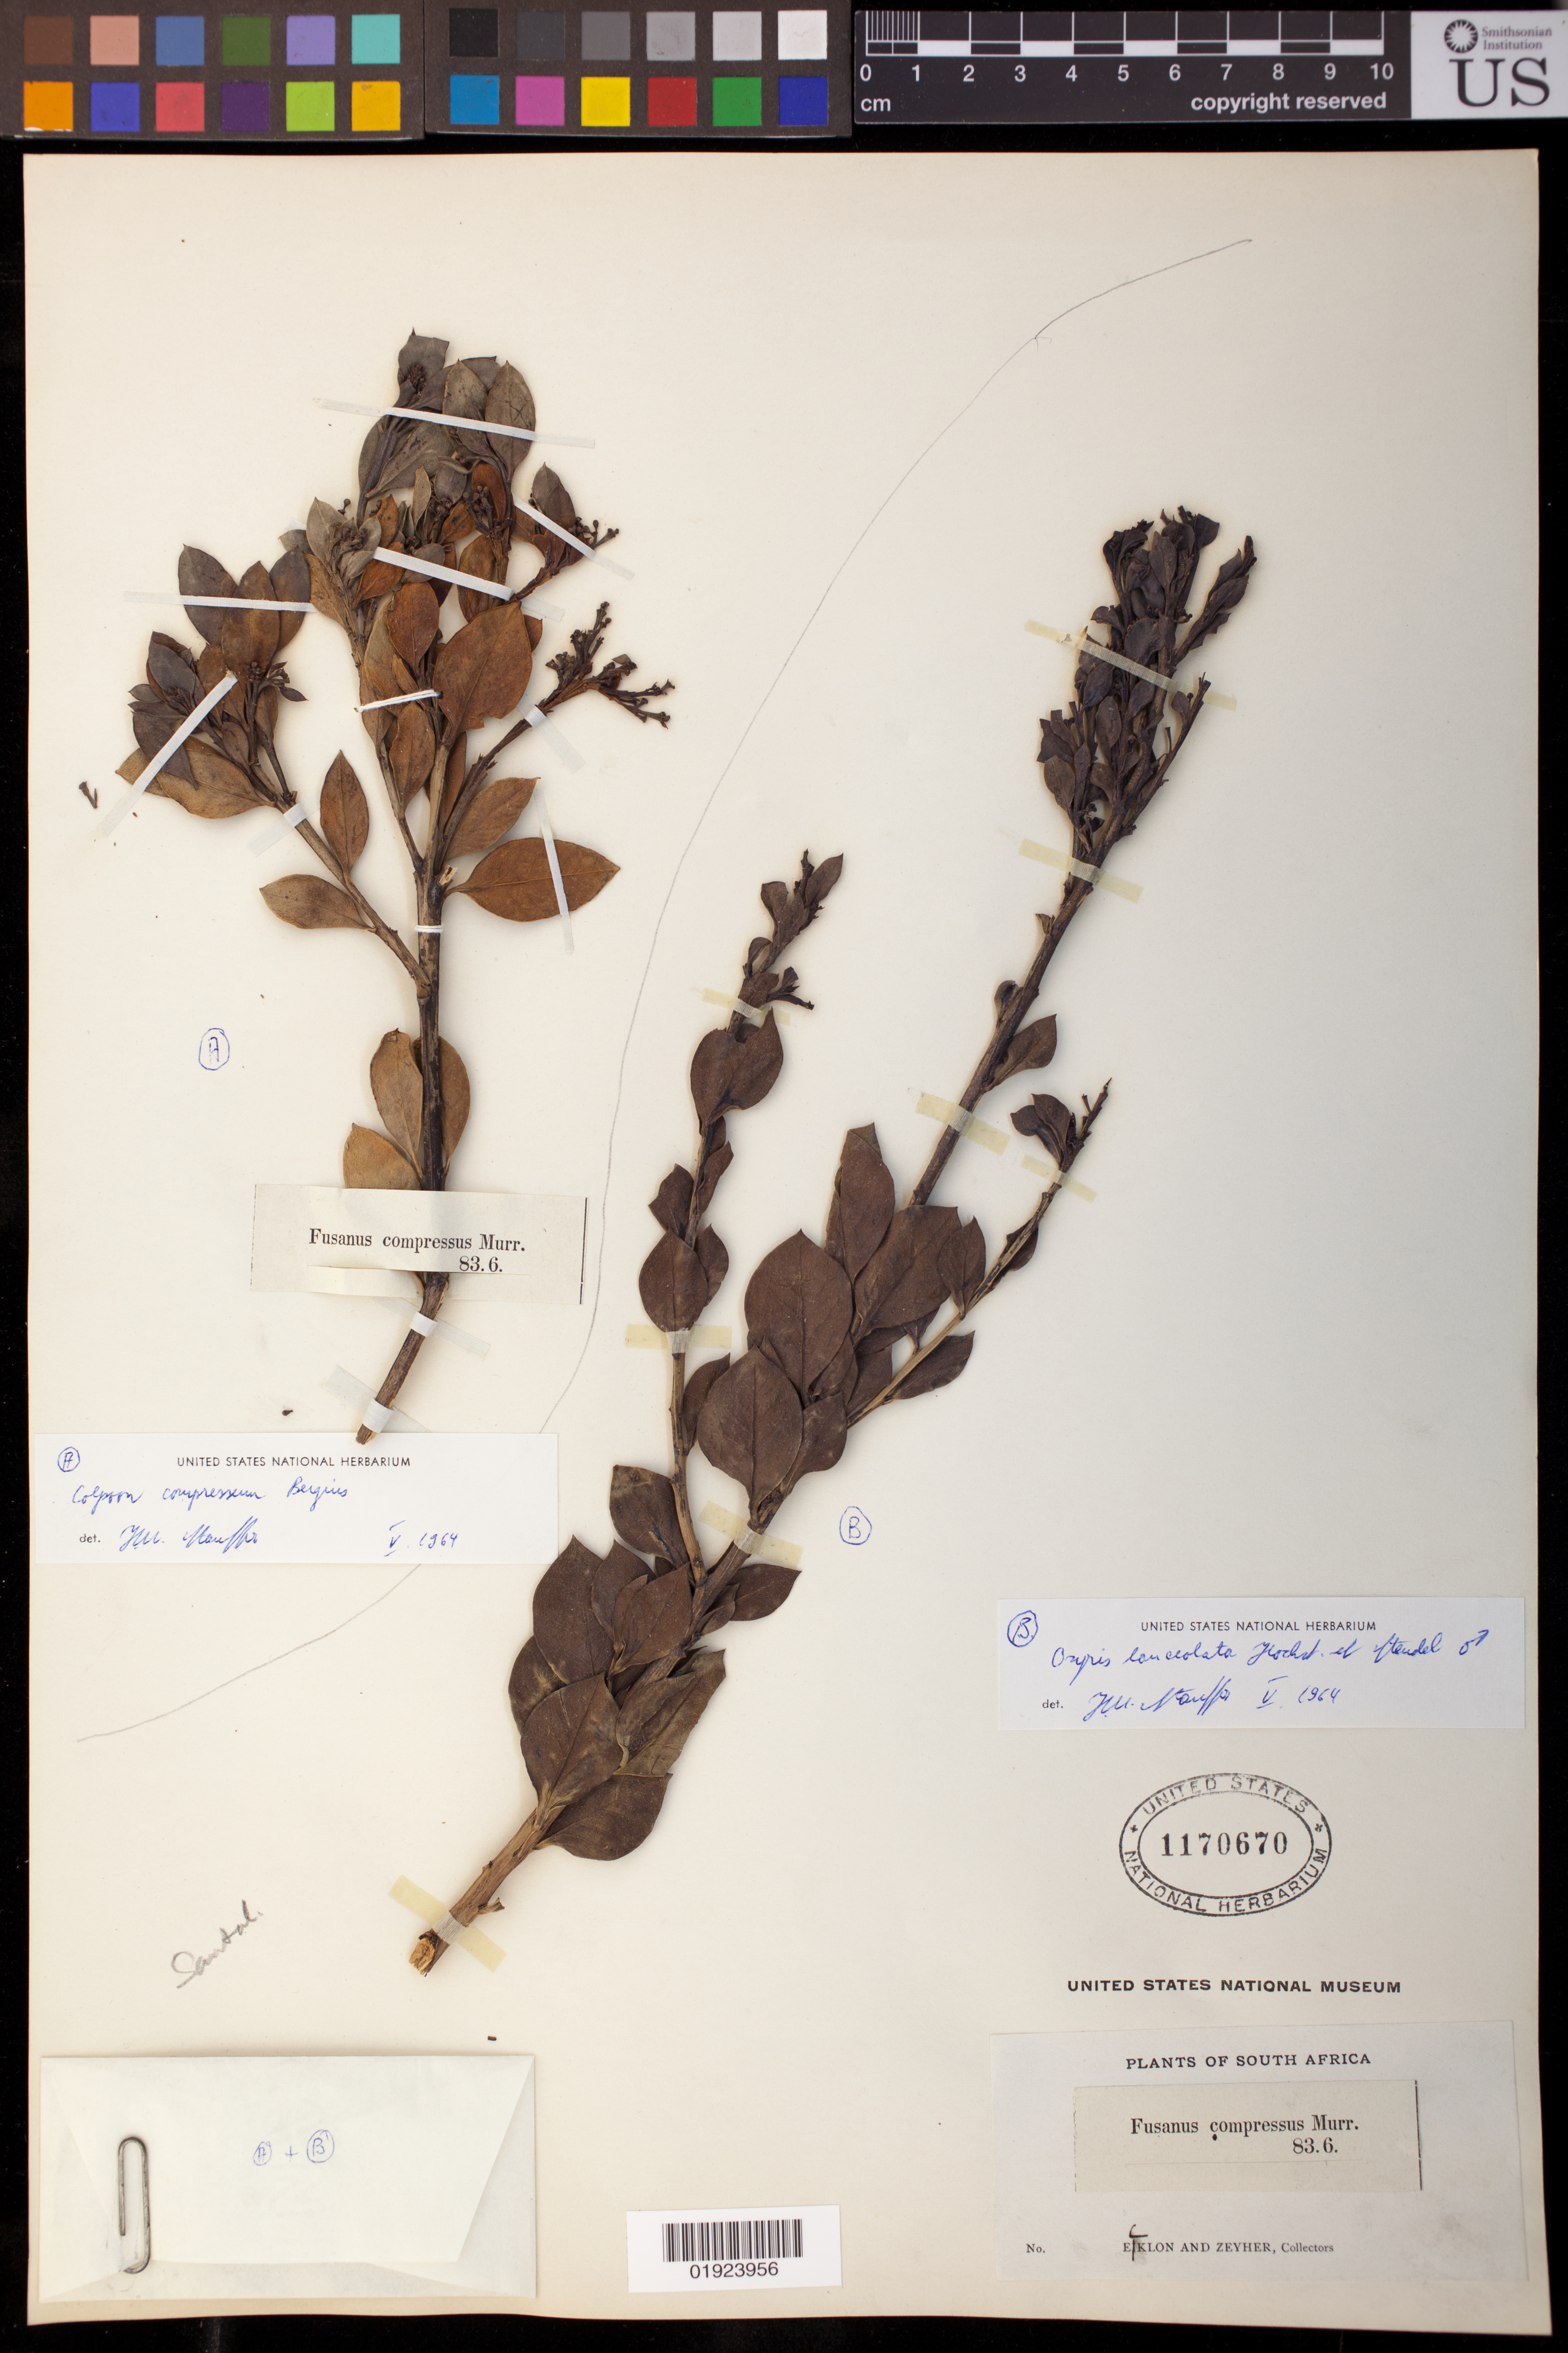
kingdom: Plantae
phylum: Tracheophyta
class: Magnoliopsida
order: Santalales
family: Santalaceae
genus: Colpoon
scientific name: Colpoon compressum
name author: P.J. Bergius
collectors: C. F. Ecklon & C. Zeyher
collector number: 83.6.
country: South Africa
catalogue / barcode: US 1170670